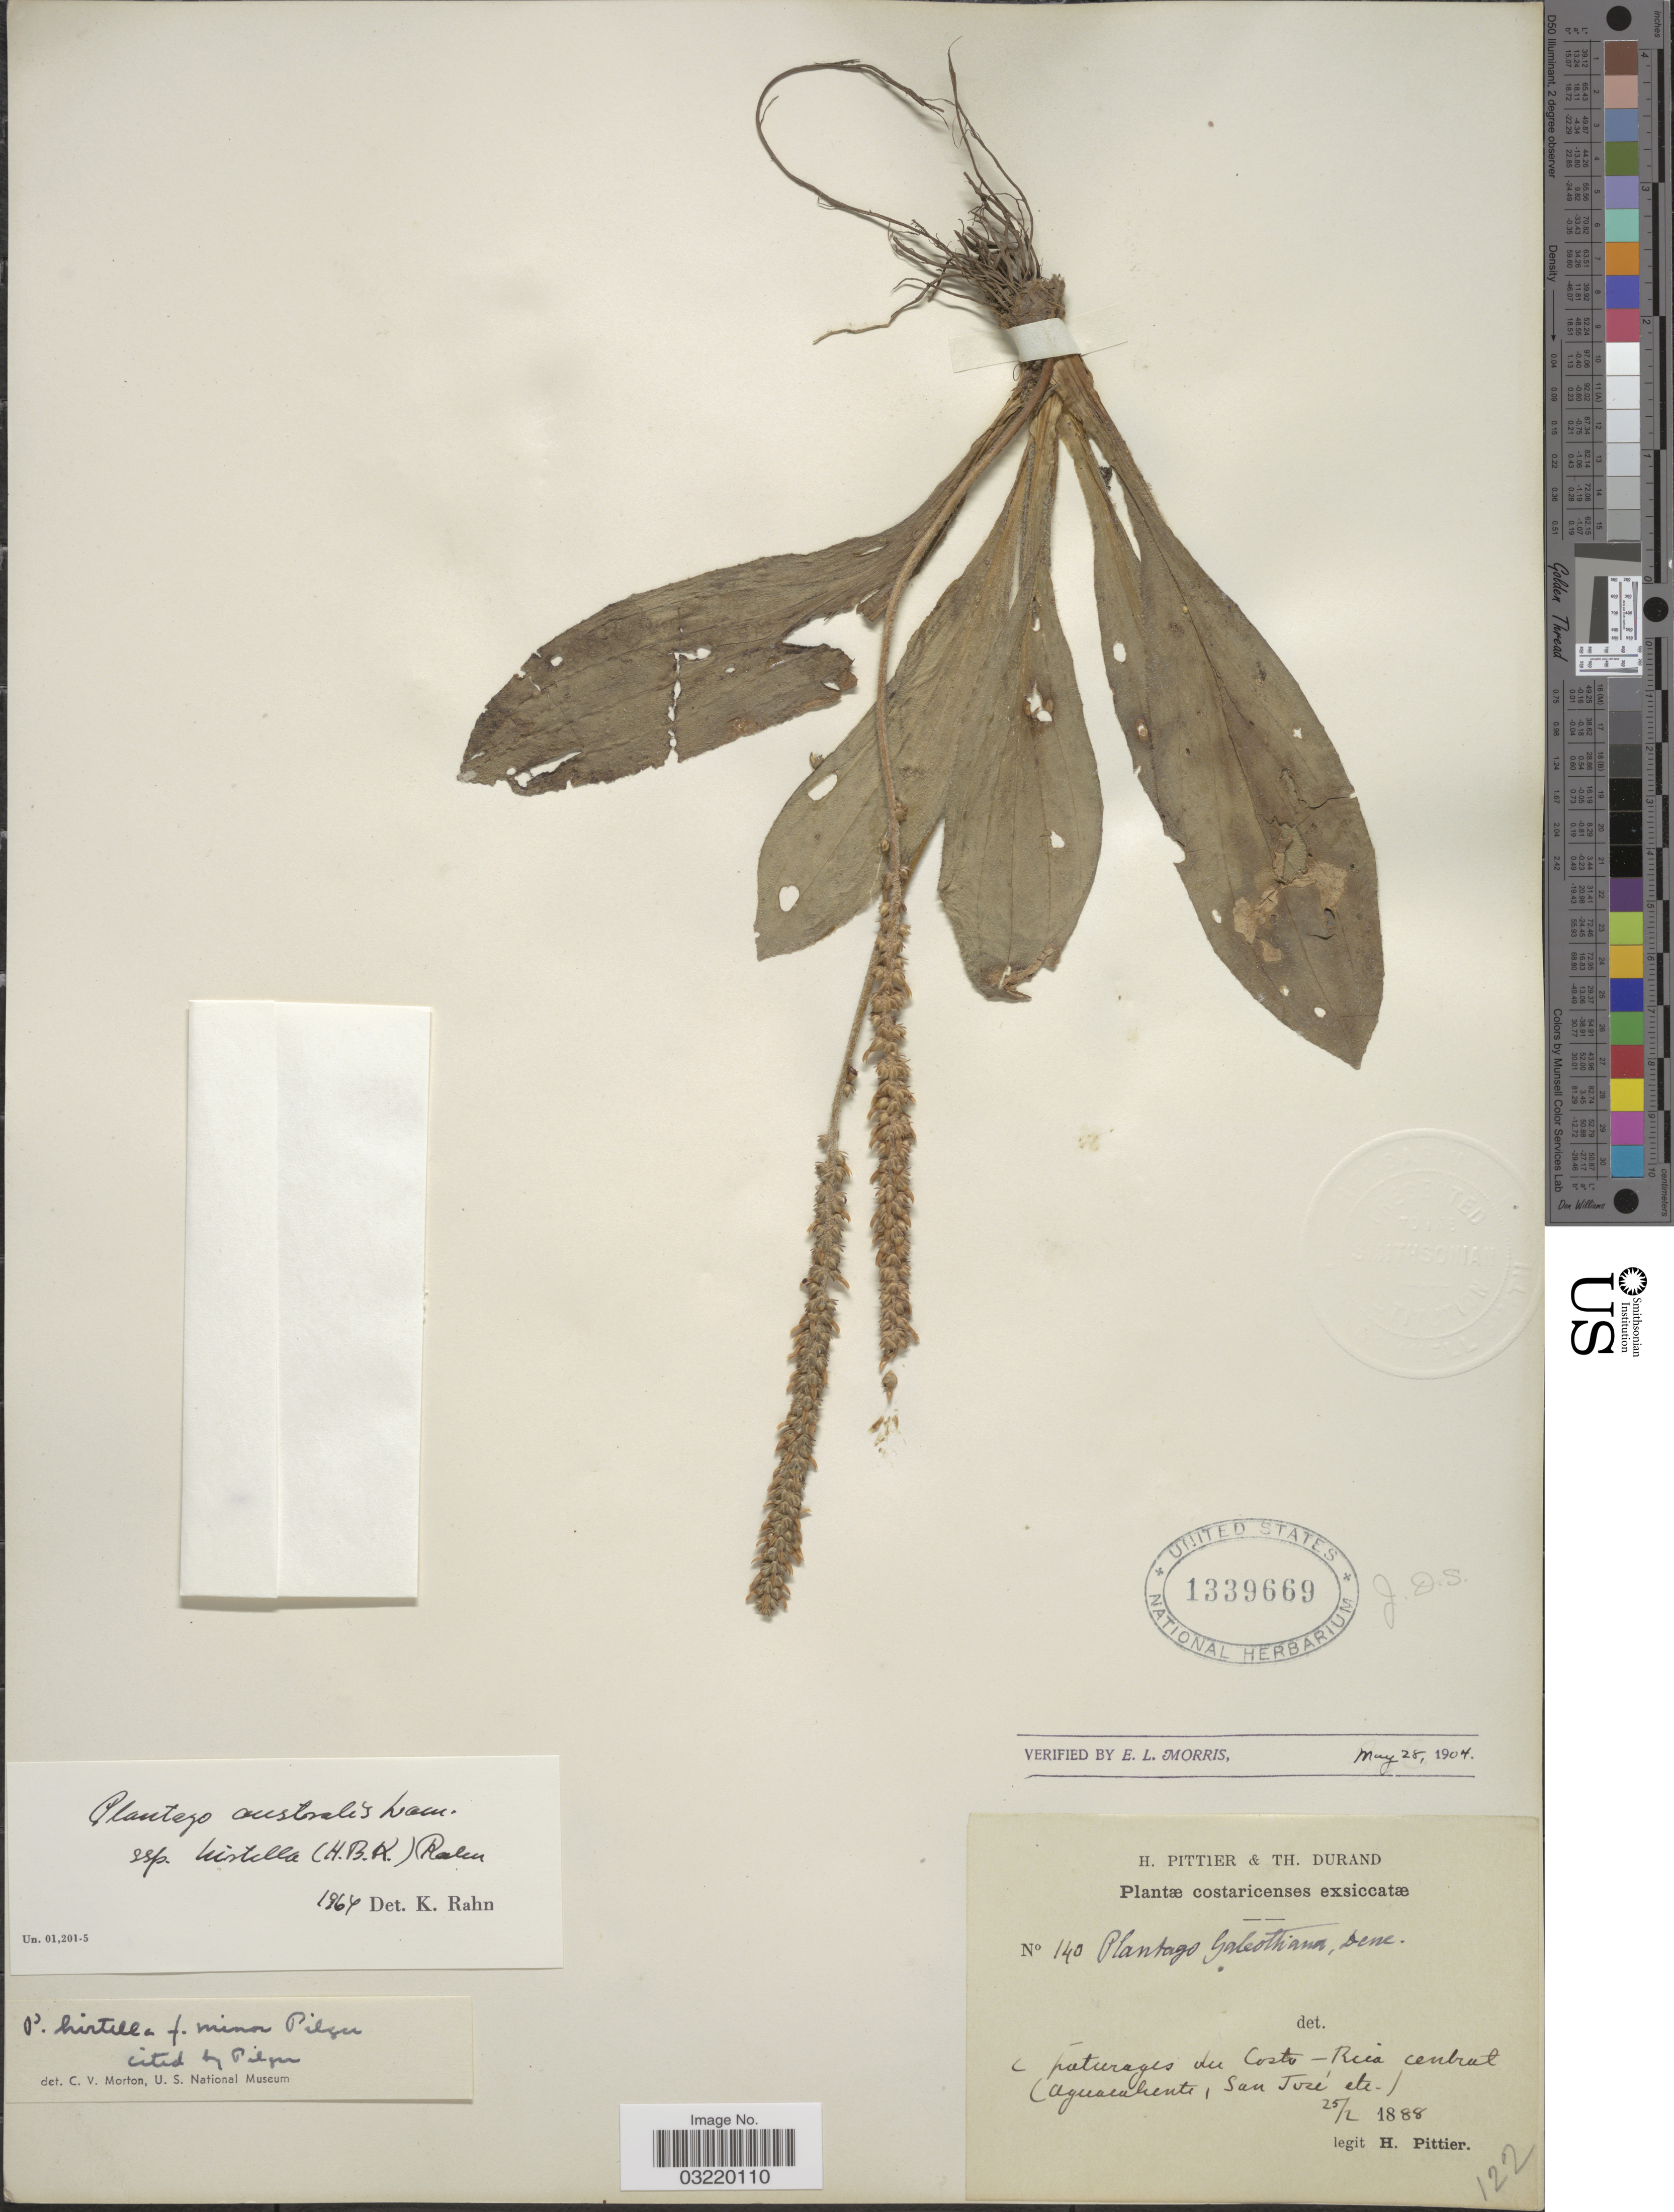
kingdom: Plantae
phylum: Tracheophyta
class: Magnoliopsida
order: Lamiales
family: Plantaginaceae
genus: Plantago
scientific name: Plantago australis subsp. hirtella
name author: (Kunth) Rahn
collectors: H. F. Pittier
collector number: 140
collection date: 1888-02-25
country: Costa Rica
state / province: San José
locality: Paturages du Costa- Rica central (Aguacaliente, San José etc.).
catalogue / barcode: US 1339669